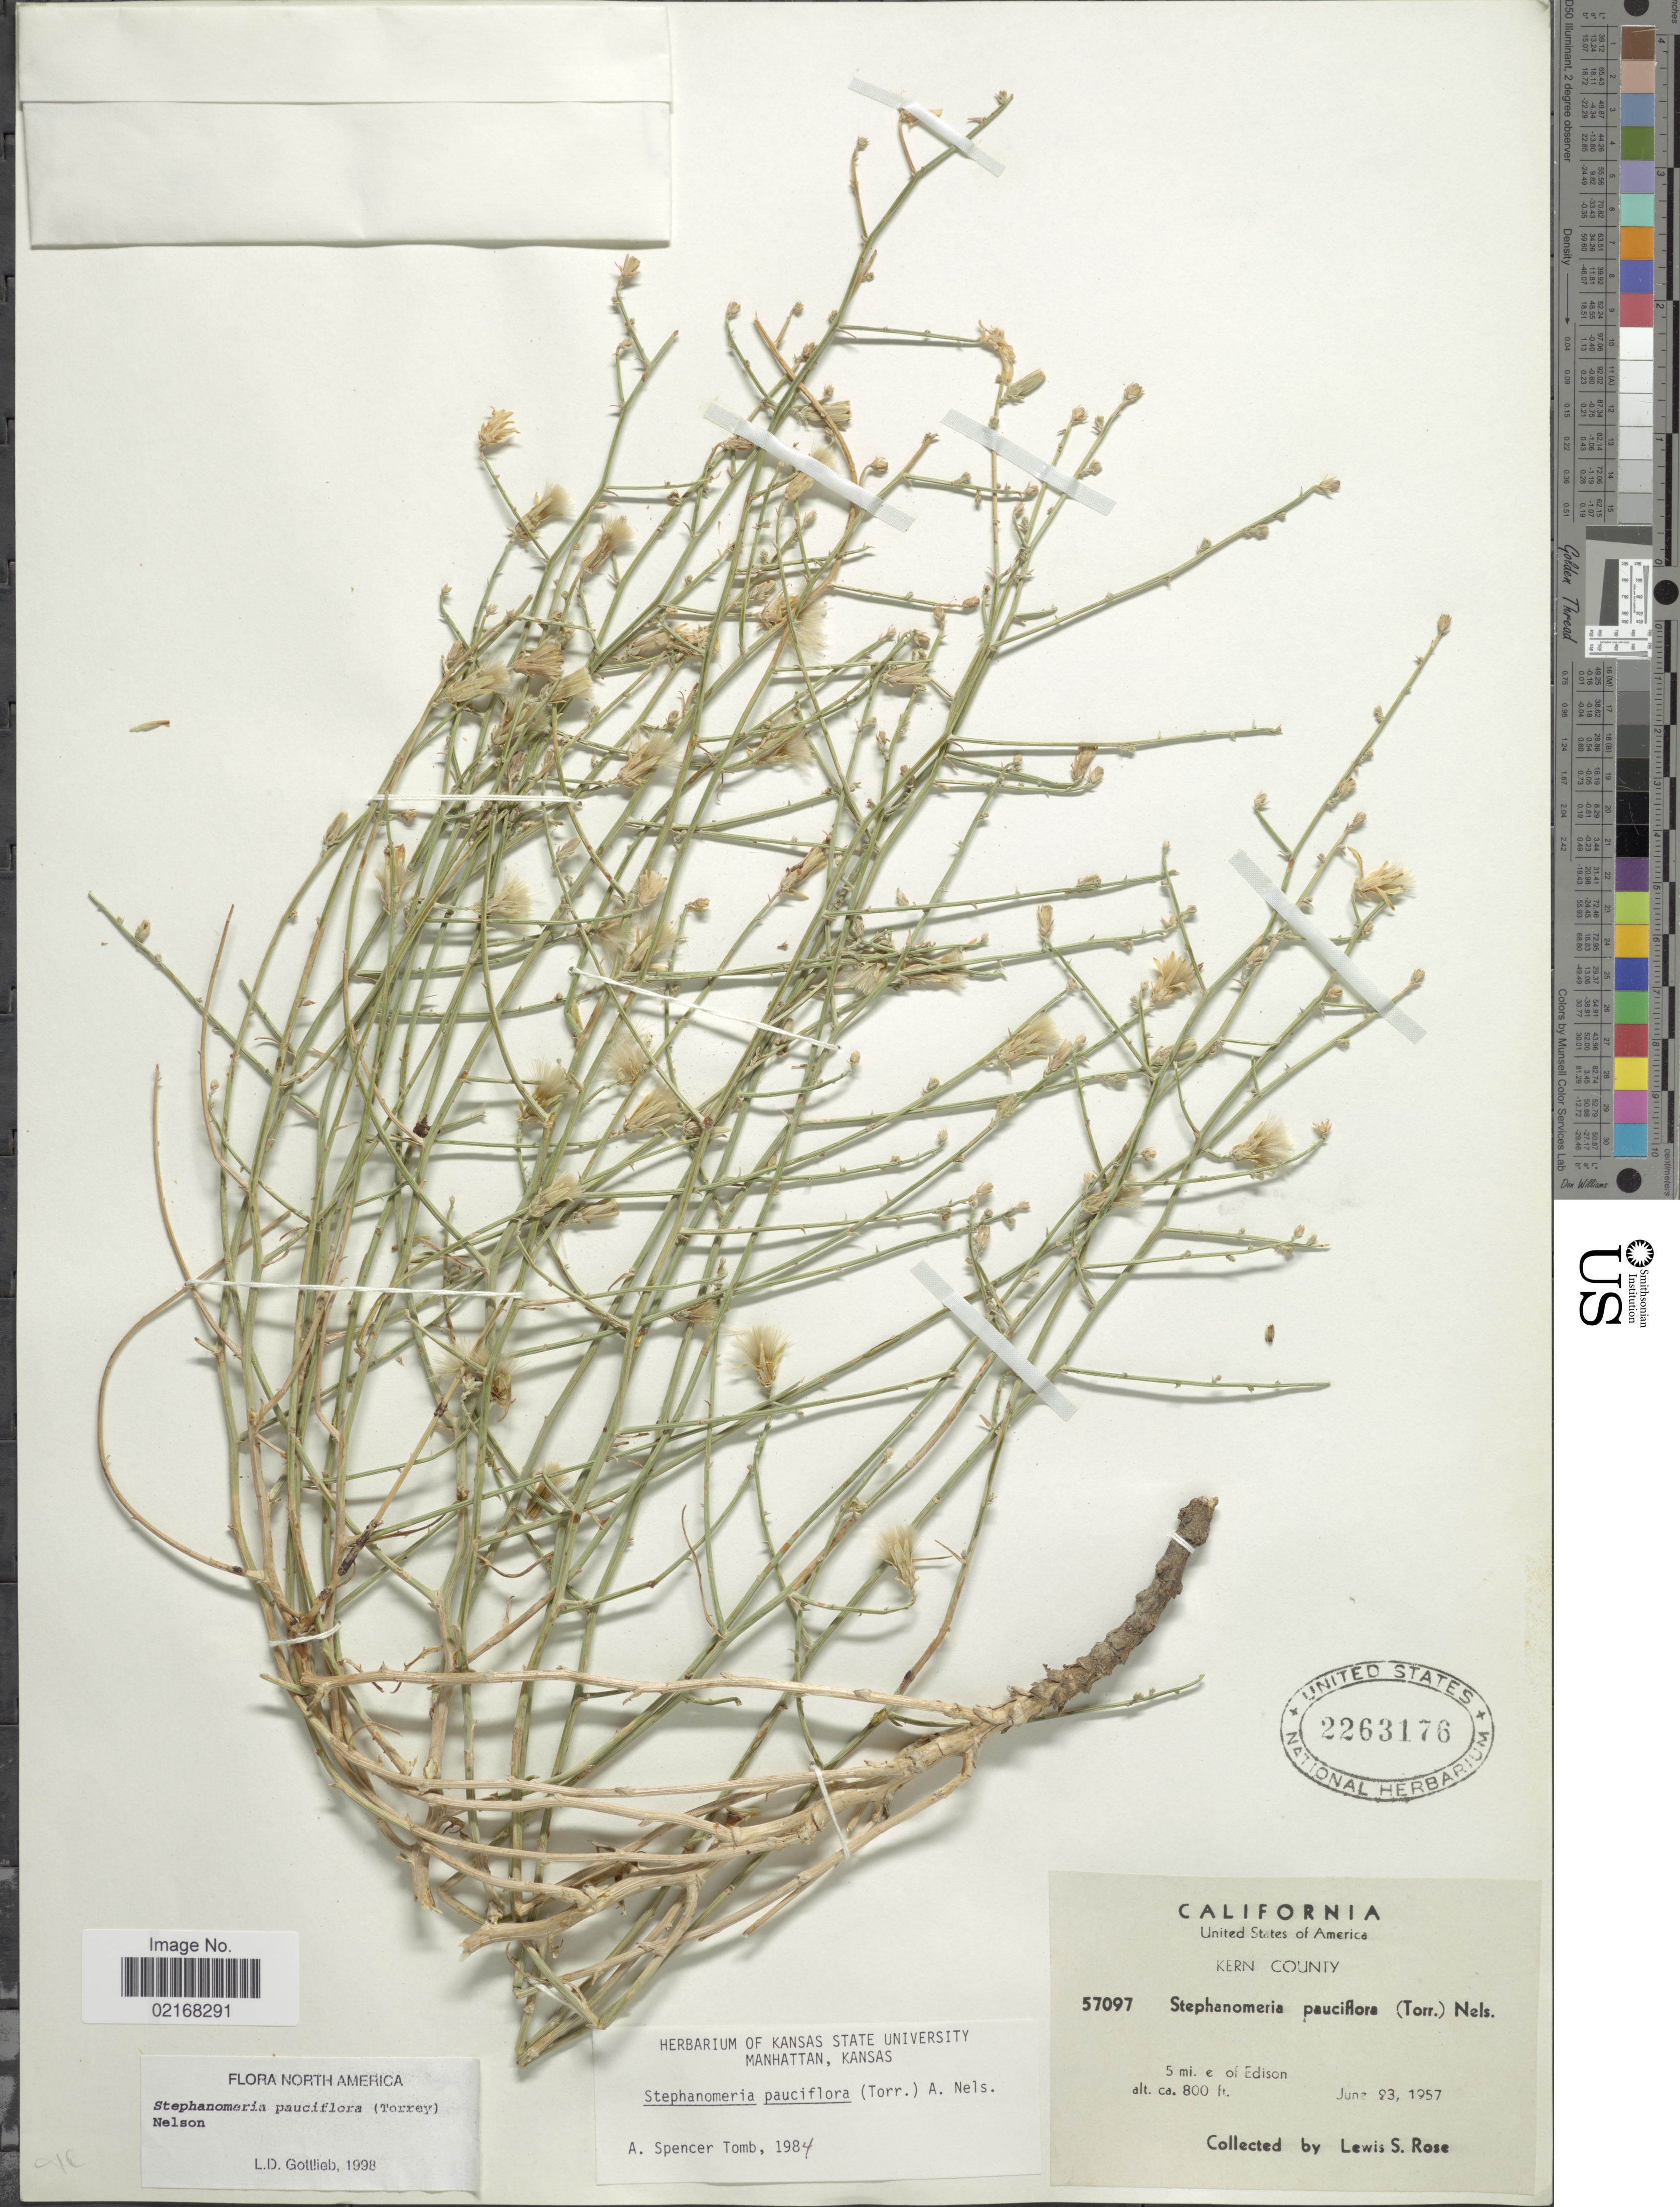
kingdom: Plantae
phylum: Tracheophyta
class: Magnoliopsida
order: Asterales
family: Asteraceae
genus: Stephanomeria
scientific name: Stephanomeria pauciflora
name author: (Torr.) A. Nelson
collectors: L. S. Rose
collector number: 57097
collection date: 1957-06-23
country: United States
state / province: California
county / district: Kern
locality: Kern County. 5 mi. e of Edison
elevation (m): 244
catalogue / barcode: US 2263176